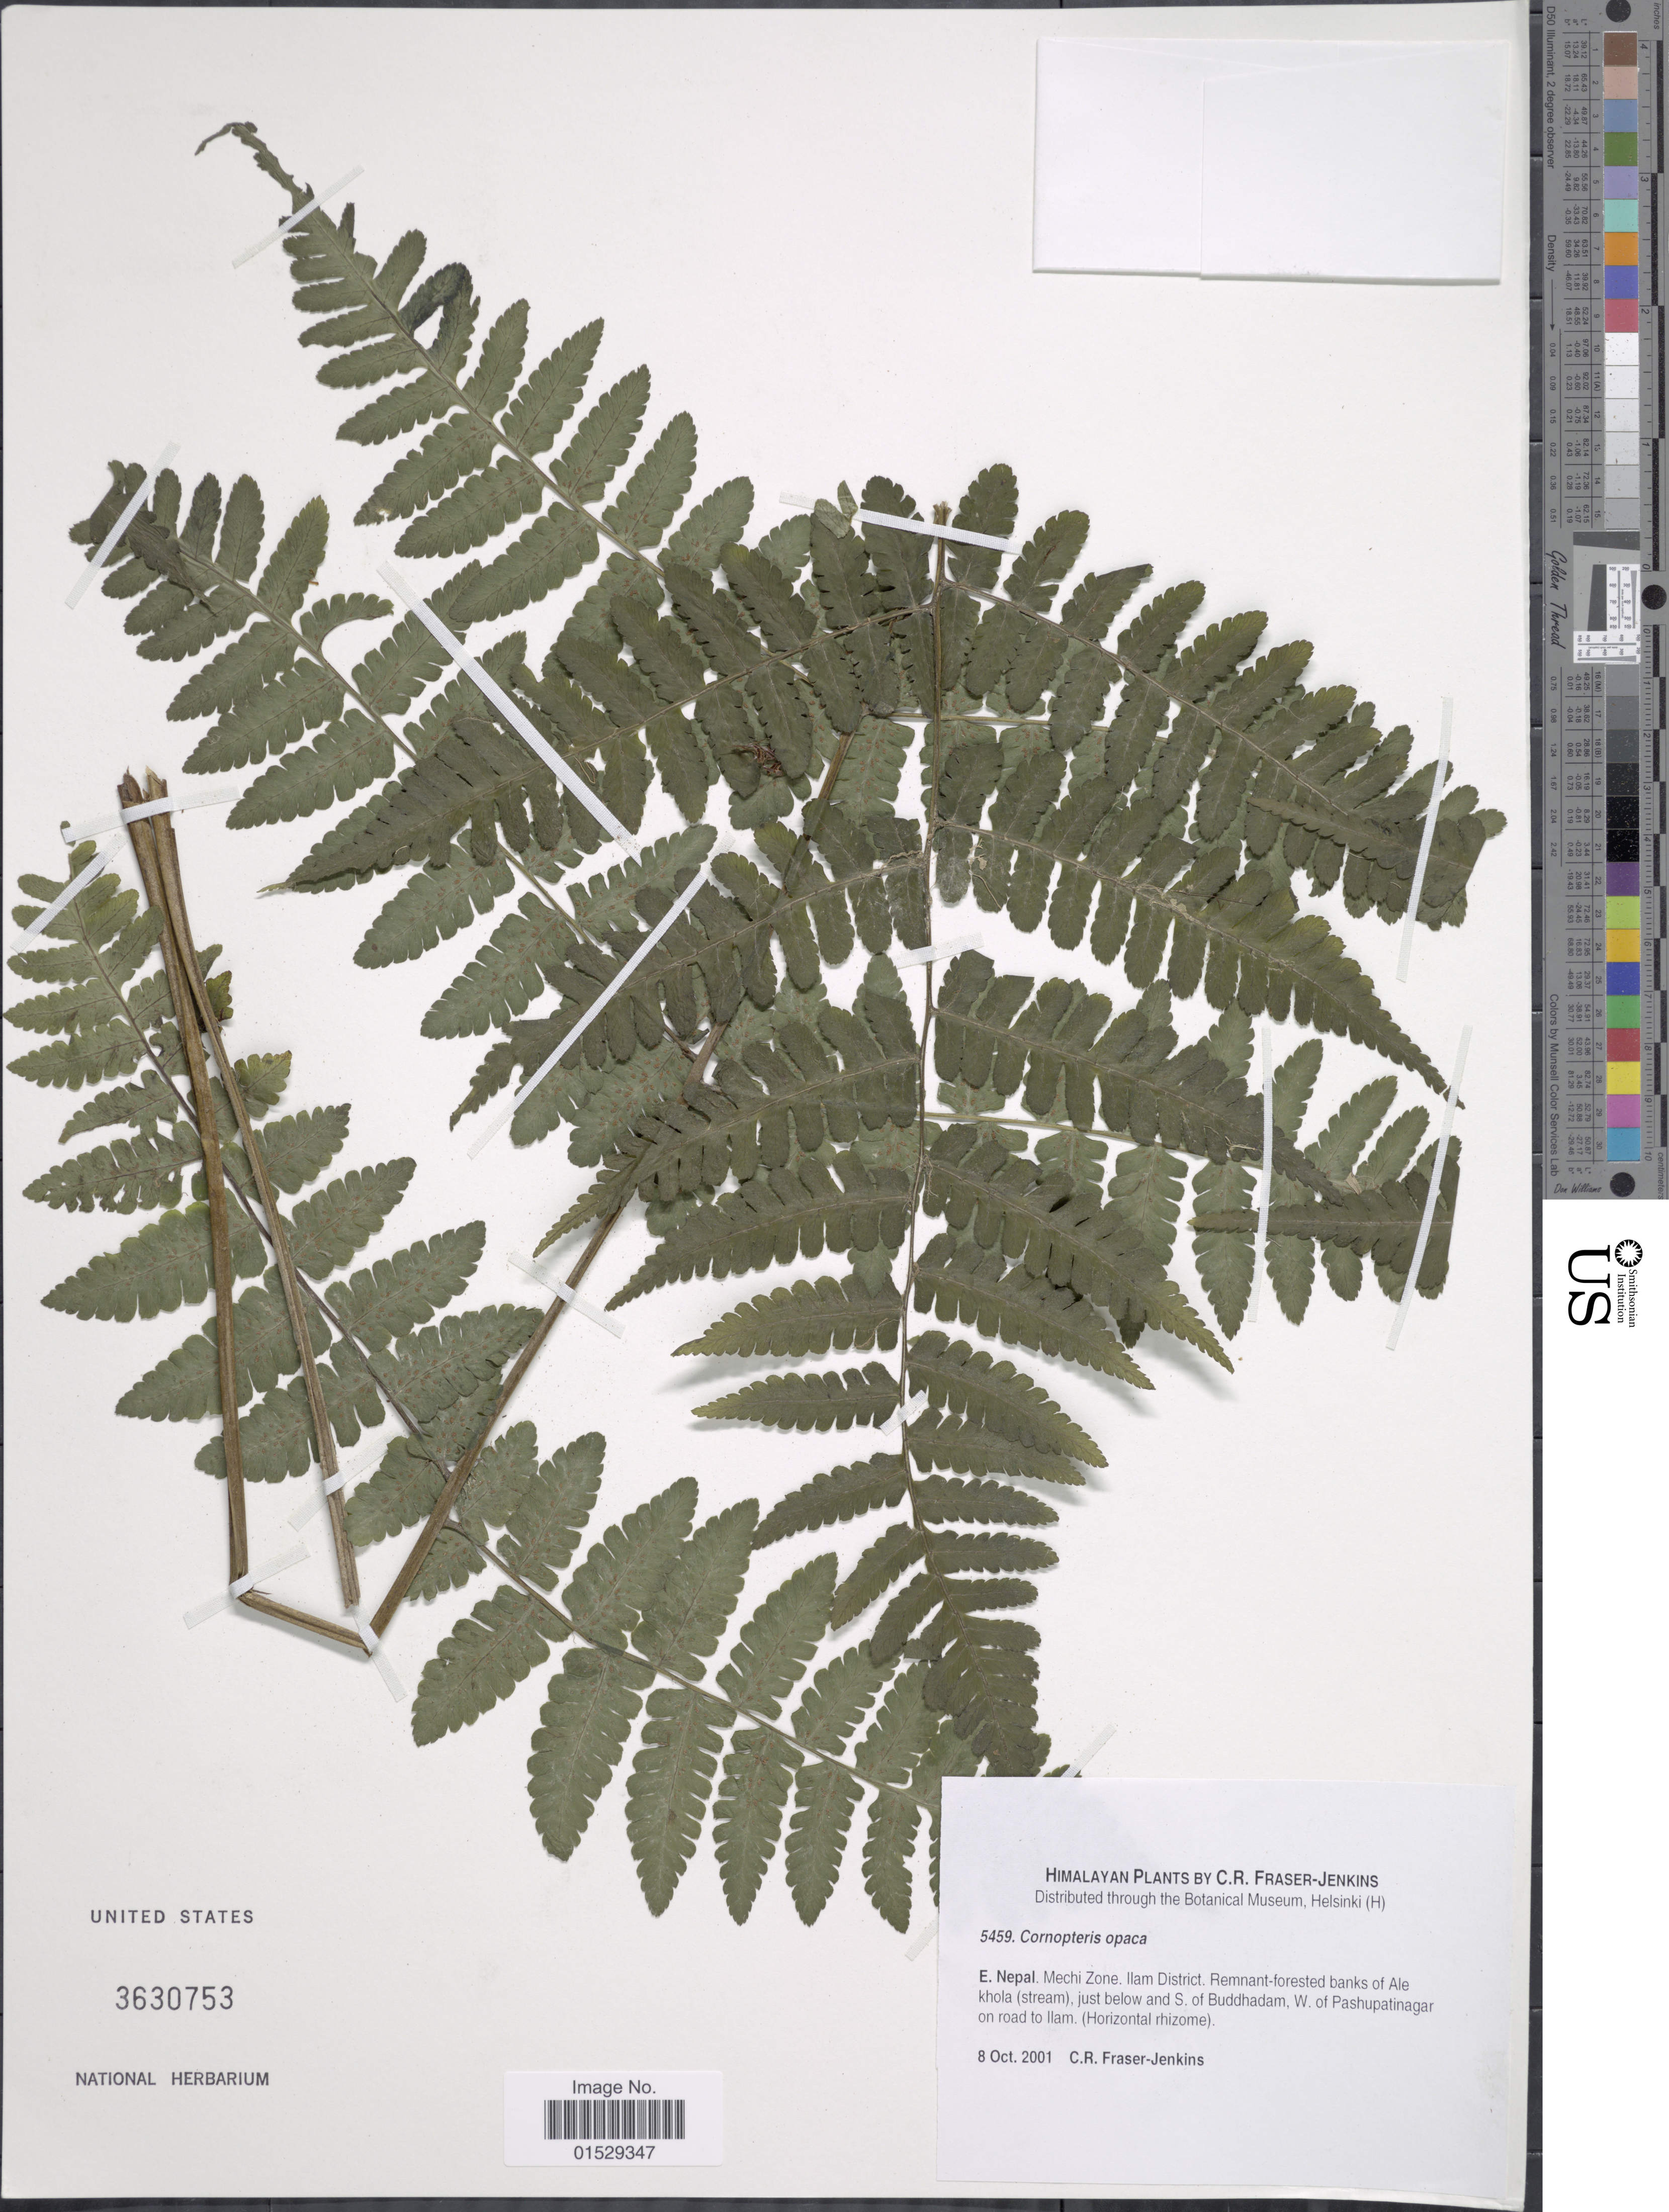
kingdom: Plantae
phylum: Tracheophyta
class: Polypodiopsida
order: Polypodiales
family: Athyriaceae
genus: Cornopteris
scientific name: Cornopteris opaca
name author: (D. Don) Tagawa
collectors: C. R. Fraser-Jenkins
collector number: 5459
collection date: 2001-10-08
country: Nepal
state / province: Mechi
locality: Himalaya, E. Nepal, Mechi Zone, Llam District, Remnant-forested banks of Ale khola (stream), just below and S. of Buddhadam, W. of Pashupatinagar on road to Llam (horizontal rhizome)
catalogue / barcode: US 3630753